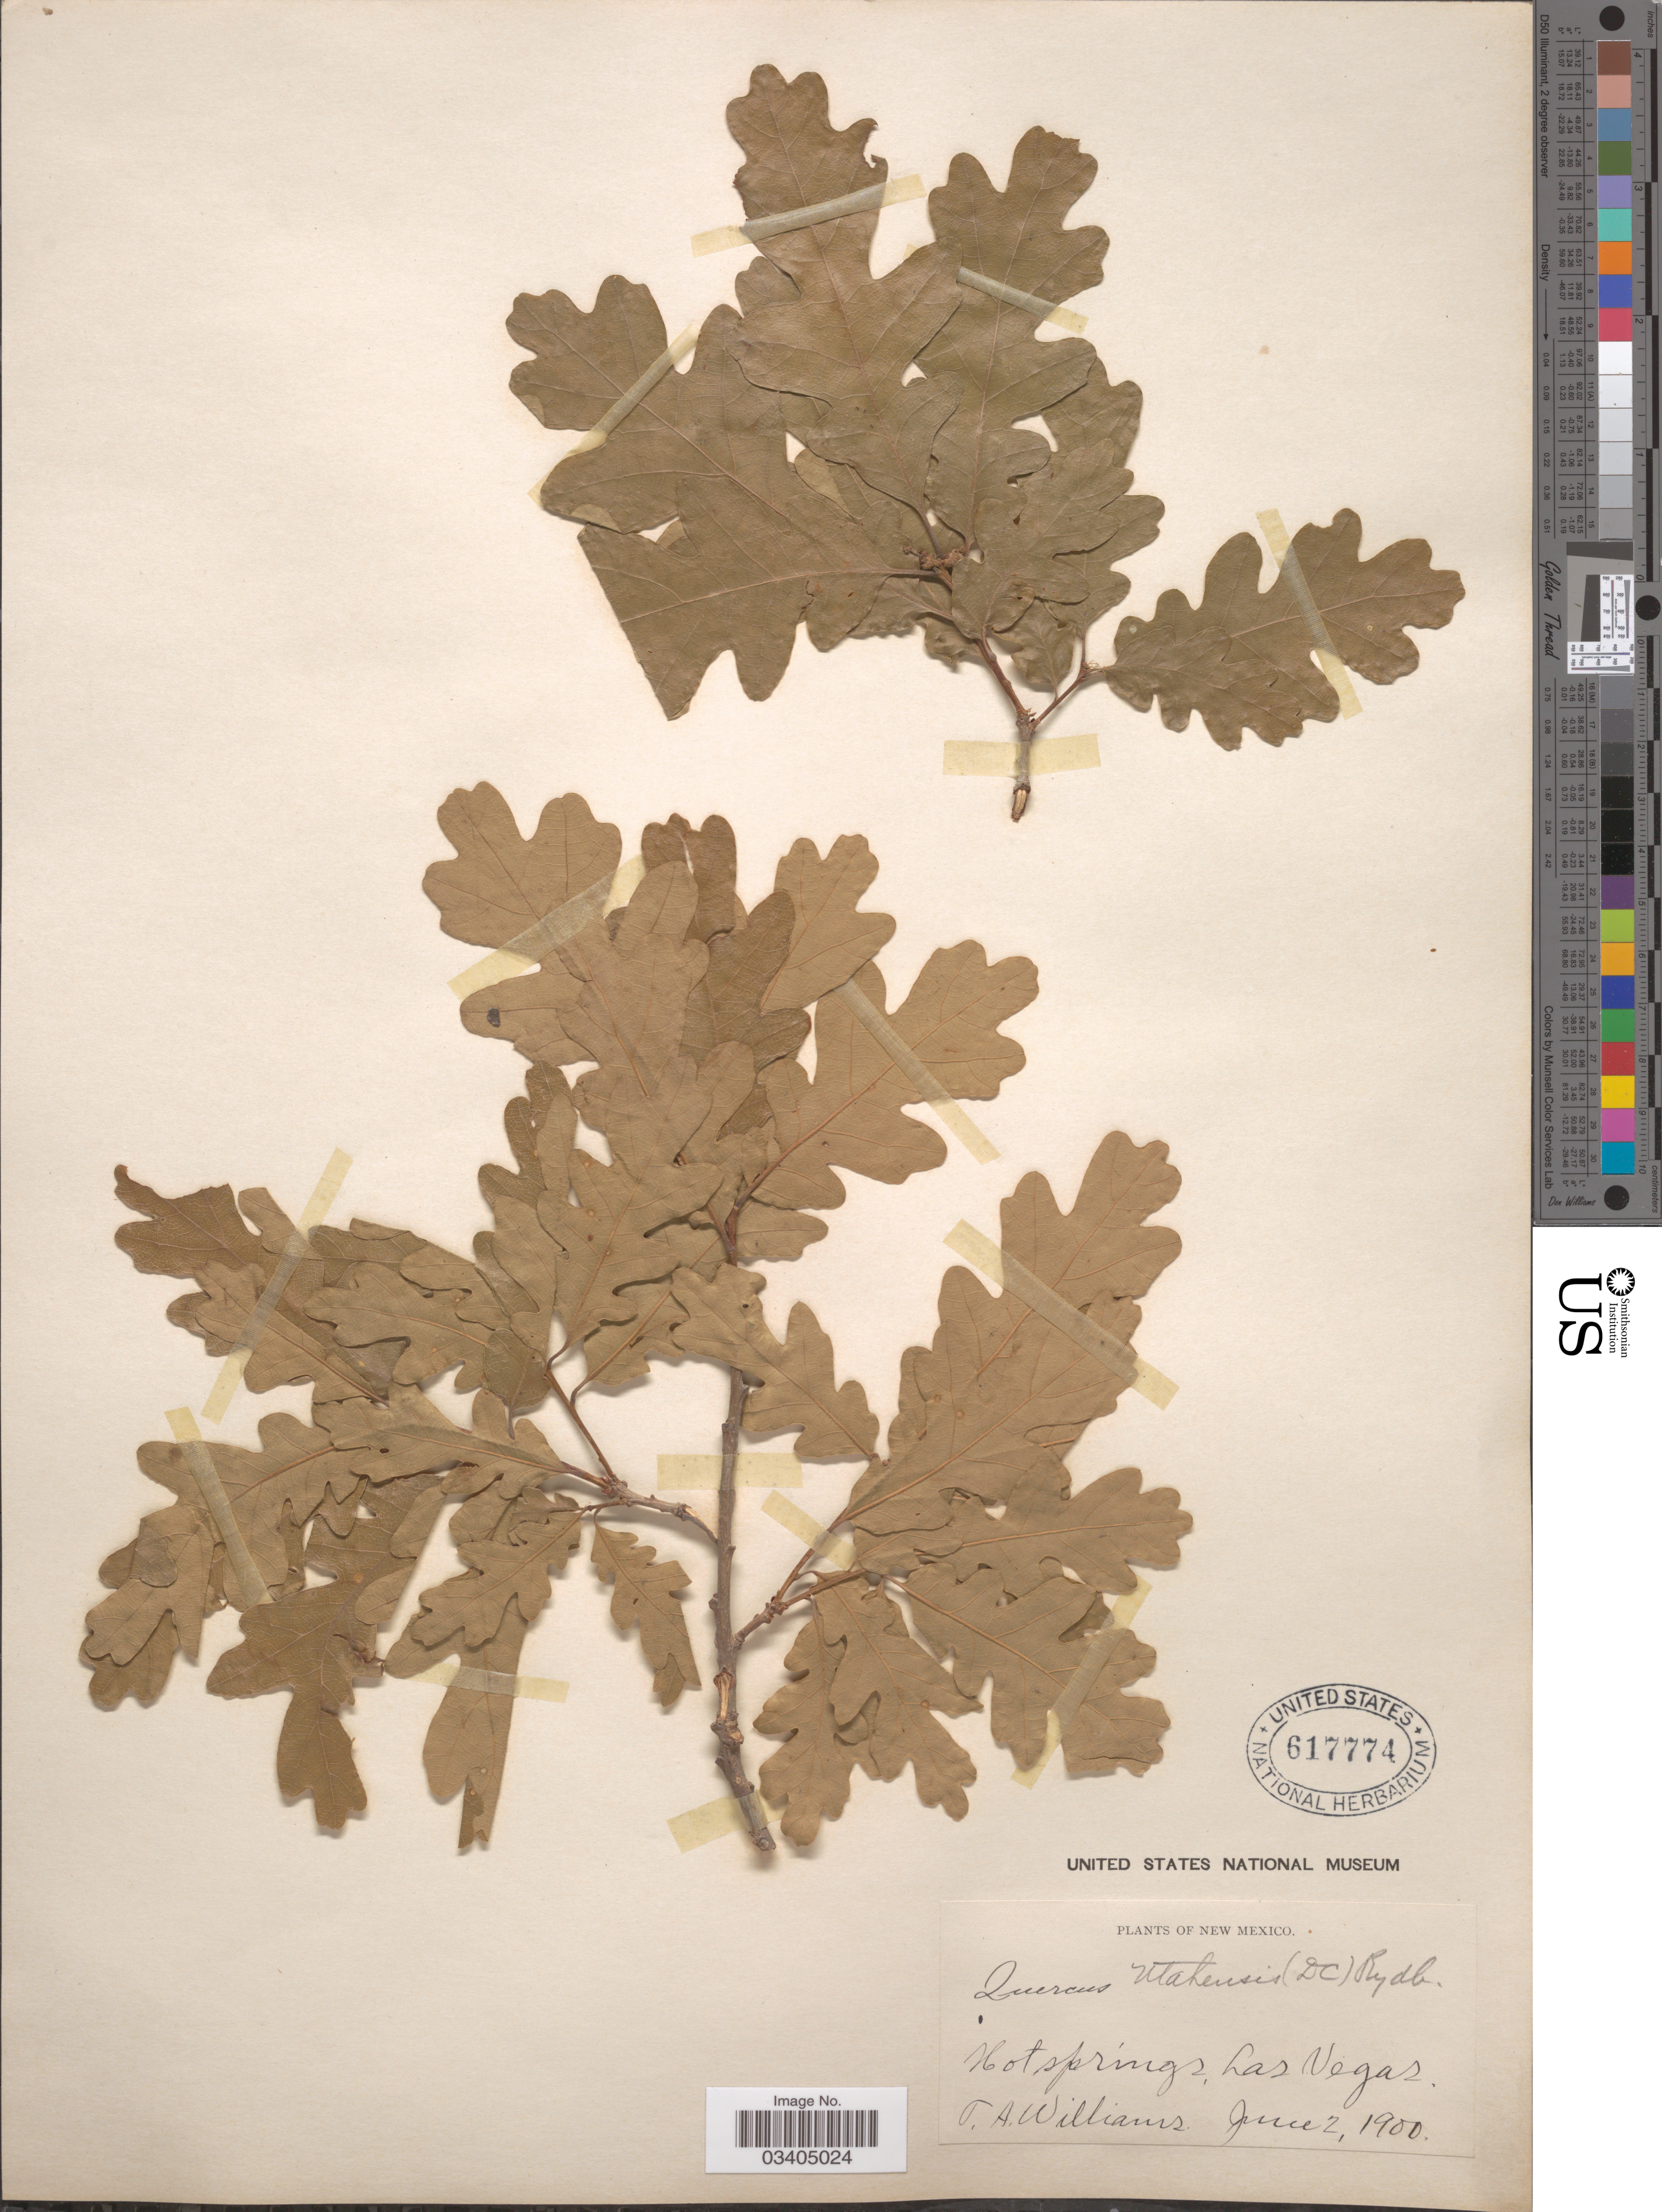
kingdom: Plantae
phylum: Tracheophyta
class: Magnoliopsida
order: Fagales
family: Fagaceae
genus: Quercus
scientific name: Quercus gambelii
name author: Nutt.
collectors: T. Williams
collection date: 1900-06-02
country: United States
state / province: New Mexico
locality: Hot Springs, Las Vegas.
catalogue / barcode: US 617774